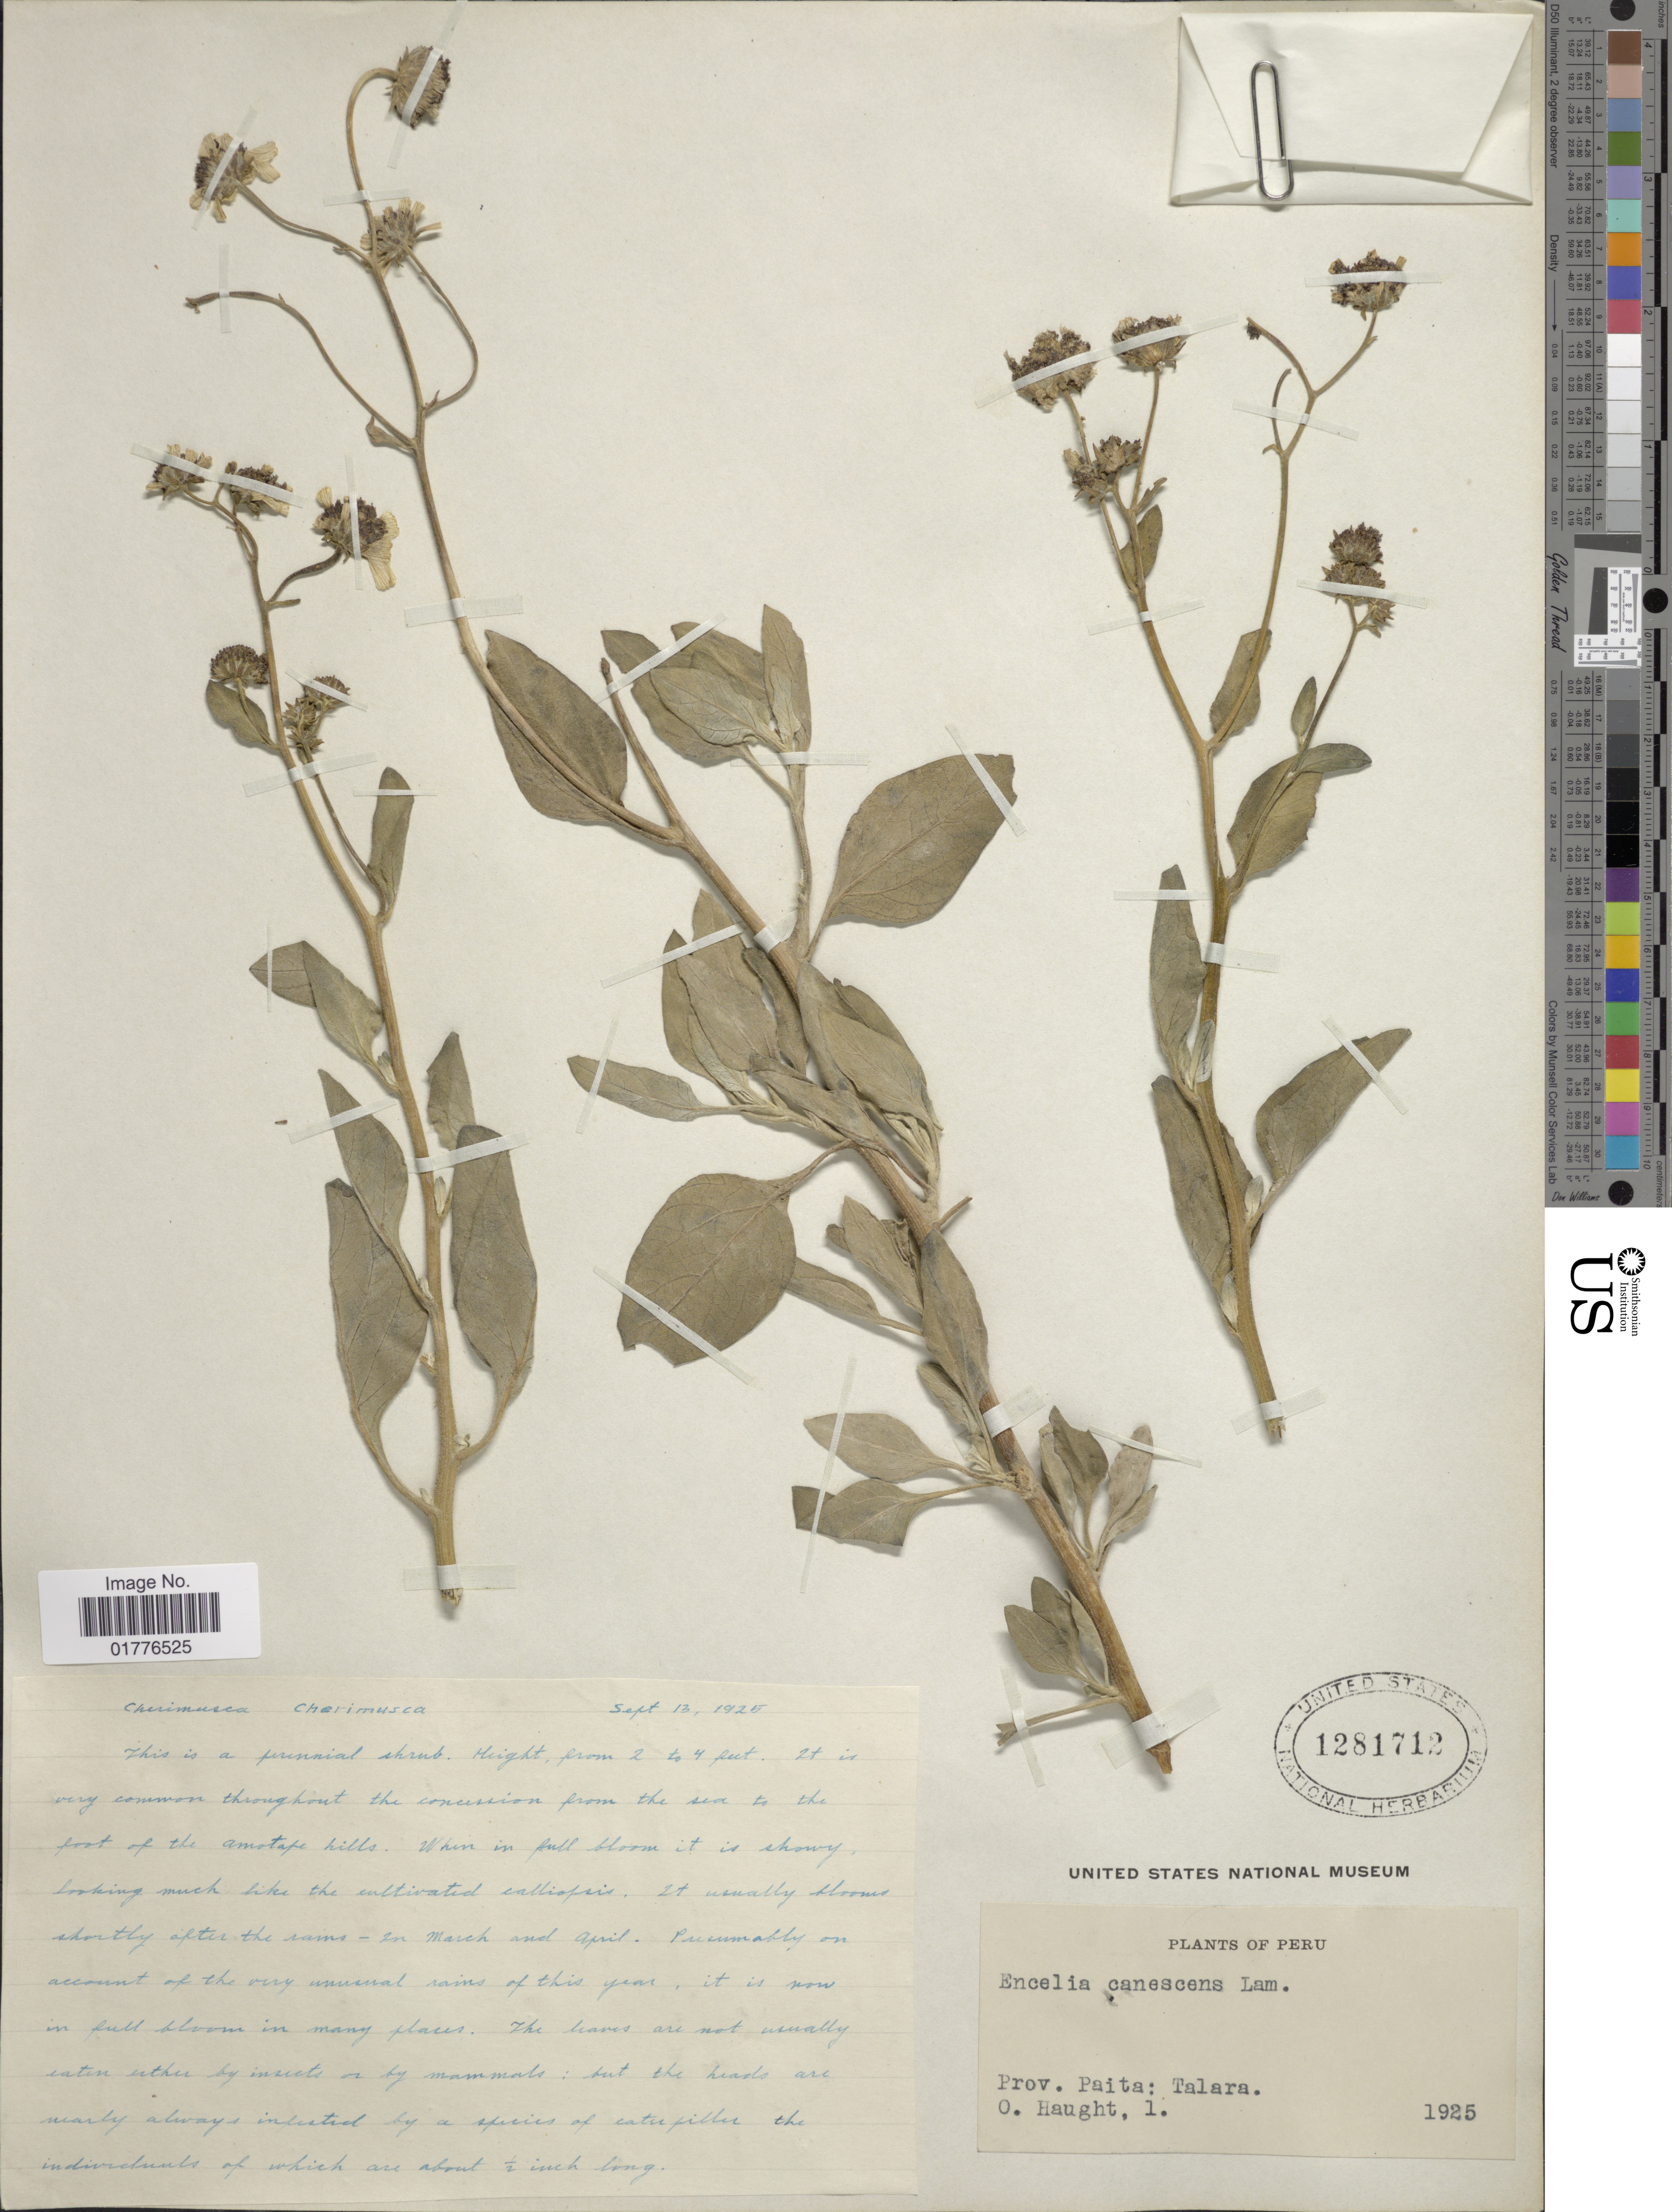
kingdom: Plantae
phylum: Tracheophyta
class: Magnoliopsida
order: Asterales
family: Asteraceae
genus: Encelia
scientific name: Encelia canescens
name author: Lam.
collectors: O. Haught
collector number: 1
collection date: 1925-09-13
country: Peru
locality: Prov. Paita: Talara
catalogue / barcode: US 1281712